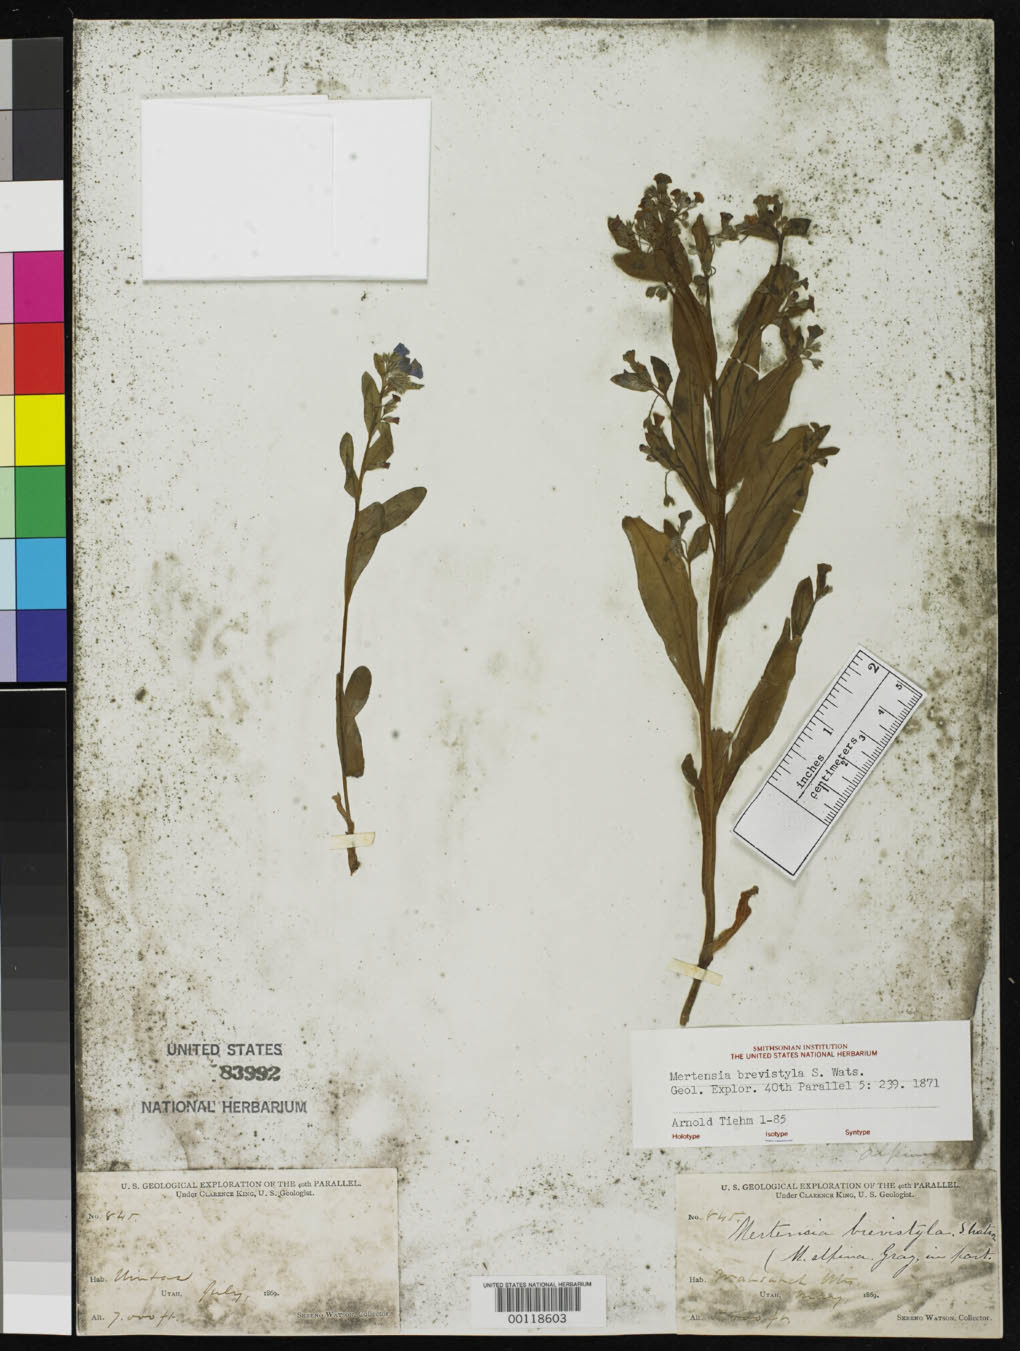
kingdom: Plantae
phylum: Tracheophyta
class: Magnoliopsida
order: Boraginales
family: Boraginaceae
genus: Mertensia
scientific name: Mertensia brevistyla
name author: S. Watson in C. King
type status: Isolectotype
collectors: S. Watson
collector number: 845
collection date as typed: May 1869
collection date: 1869-05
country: United States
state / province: Utah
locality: Wasatch Mts.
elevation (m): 1524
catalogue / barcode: US 83992